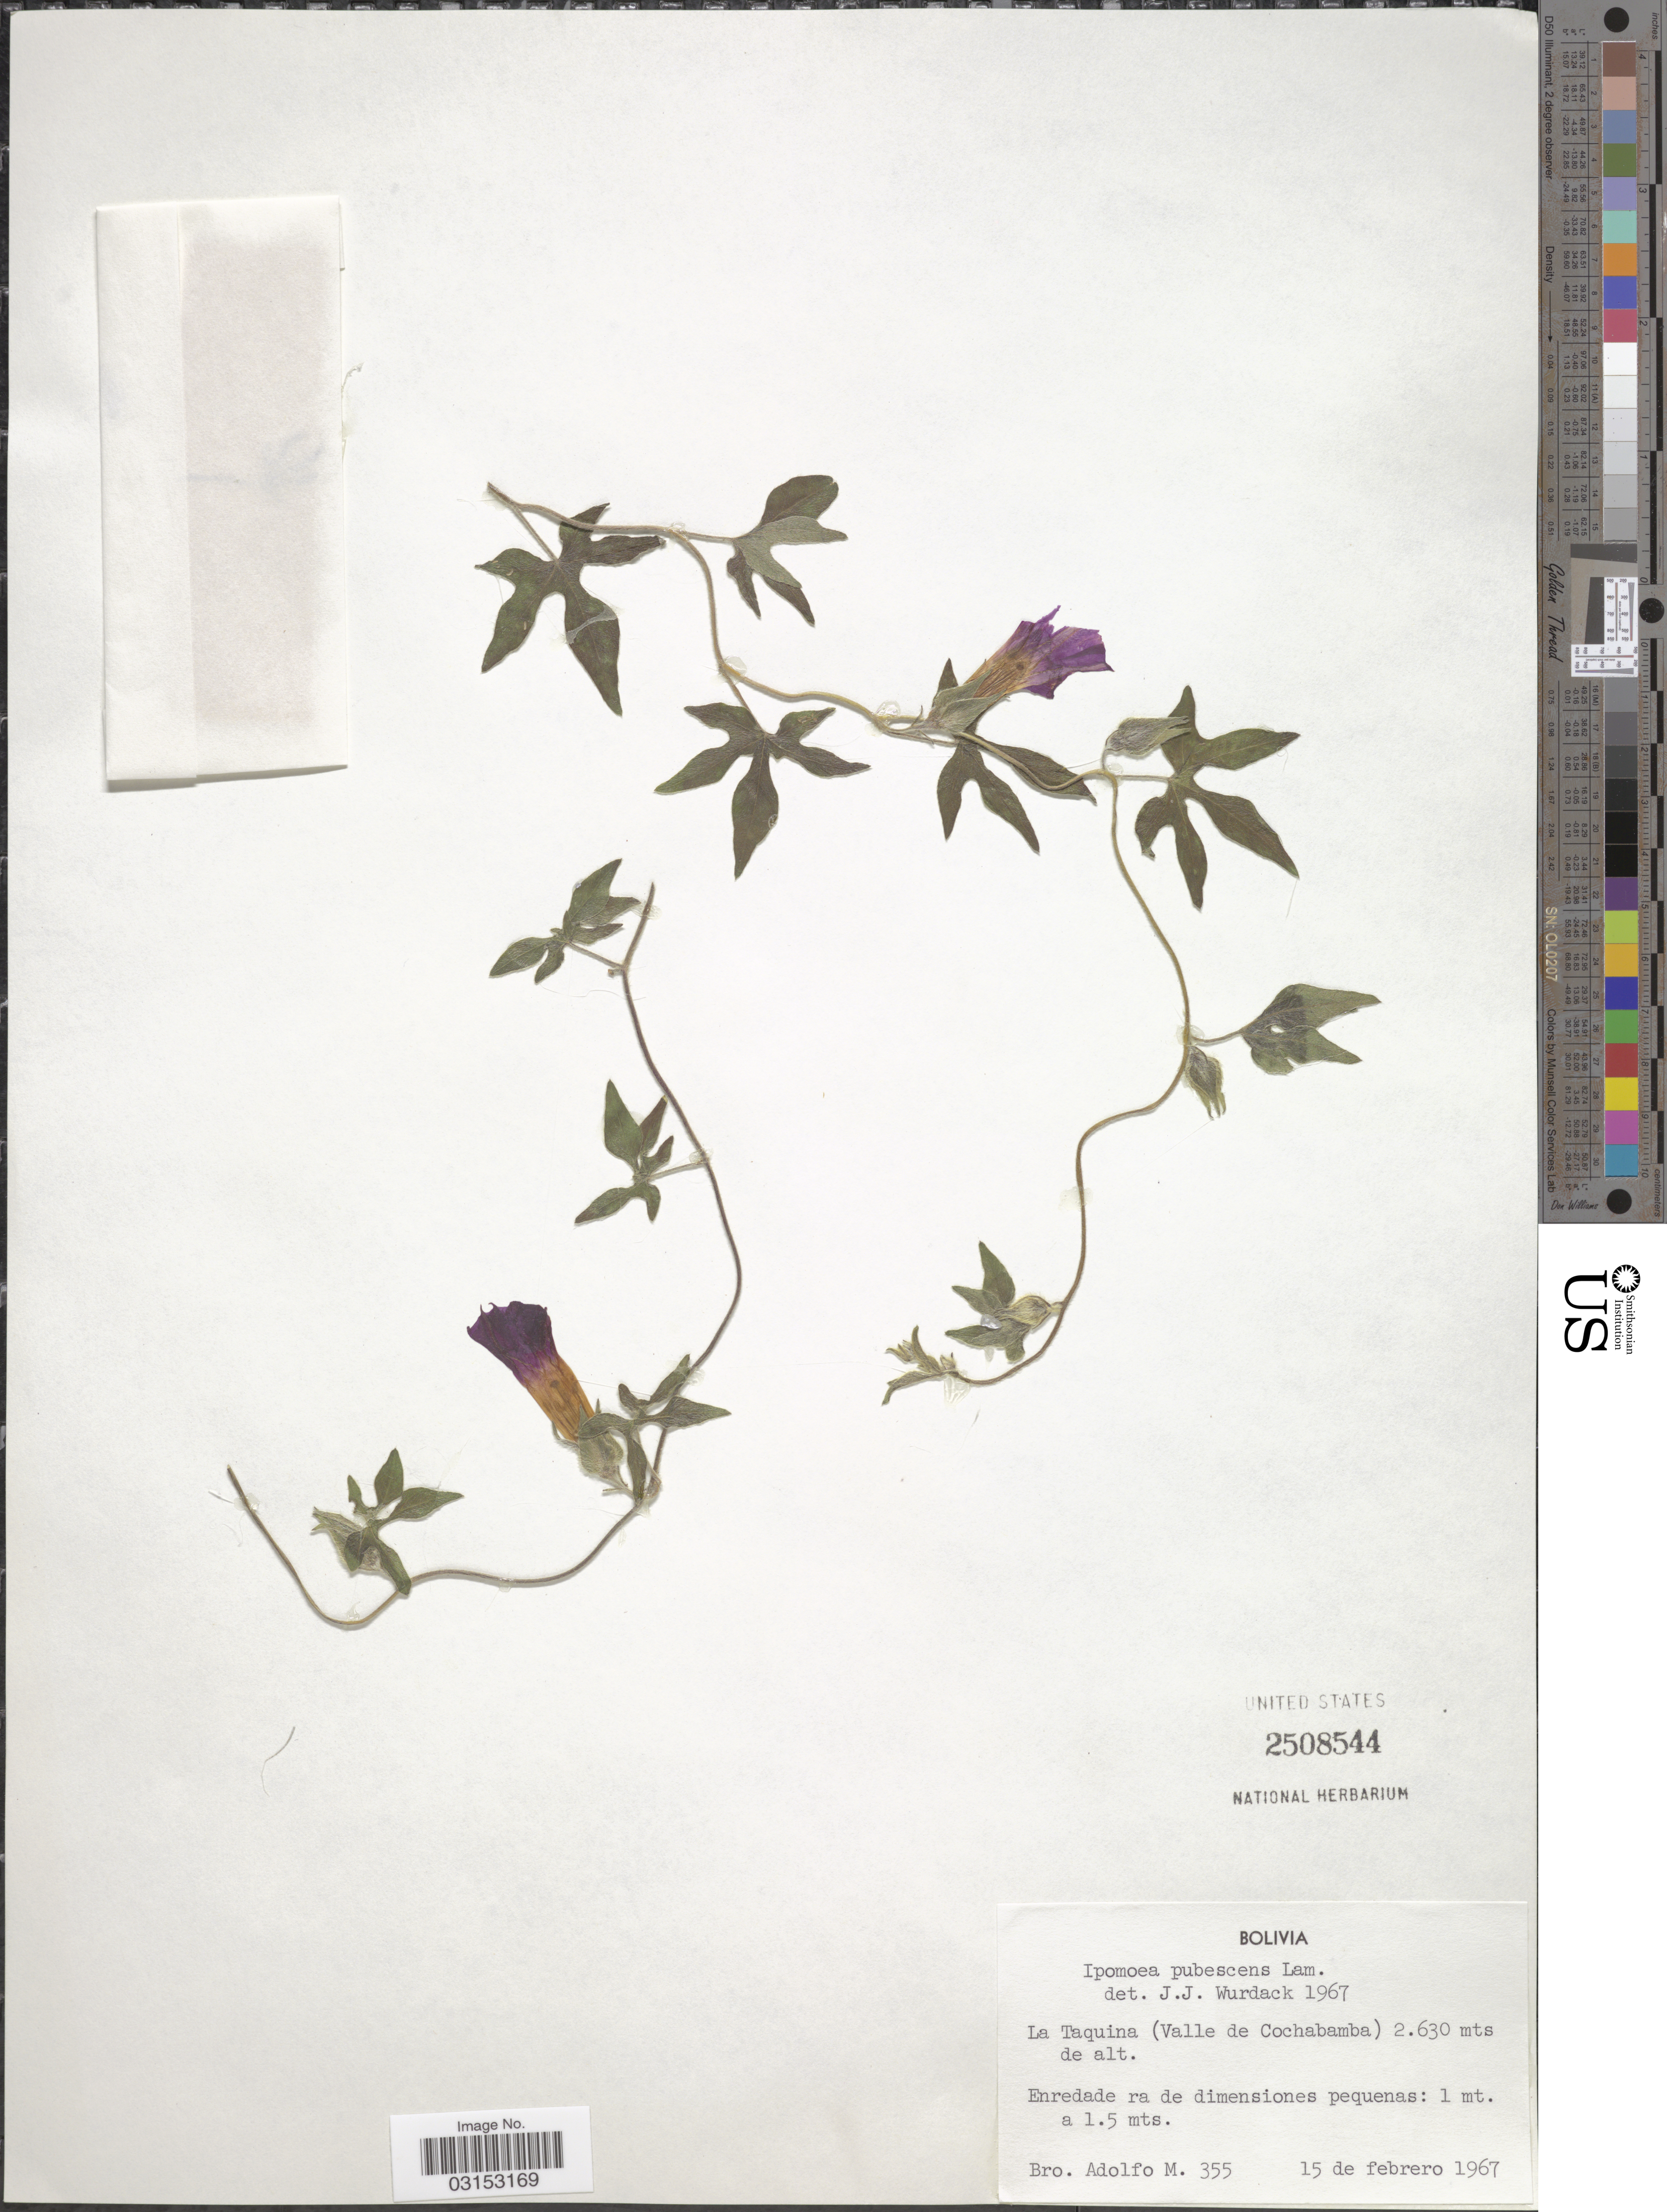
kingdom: Plantae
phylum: Tracheophyta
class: Magnoliopsida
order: Solanales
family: Convolvulaceae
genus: Ipomoea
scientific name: Ipomoea pubescens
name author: Lam.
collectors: Bro. Adolfo M.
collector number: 355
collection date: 1967-02-15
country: Bolivia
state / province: Cochabamba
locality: La Taquina (Valle de Cochambamba).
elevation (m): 2630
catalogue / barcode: US 2508544